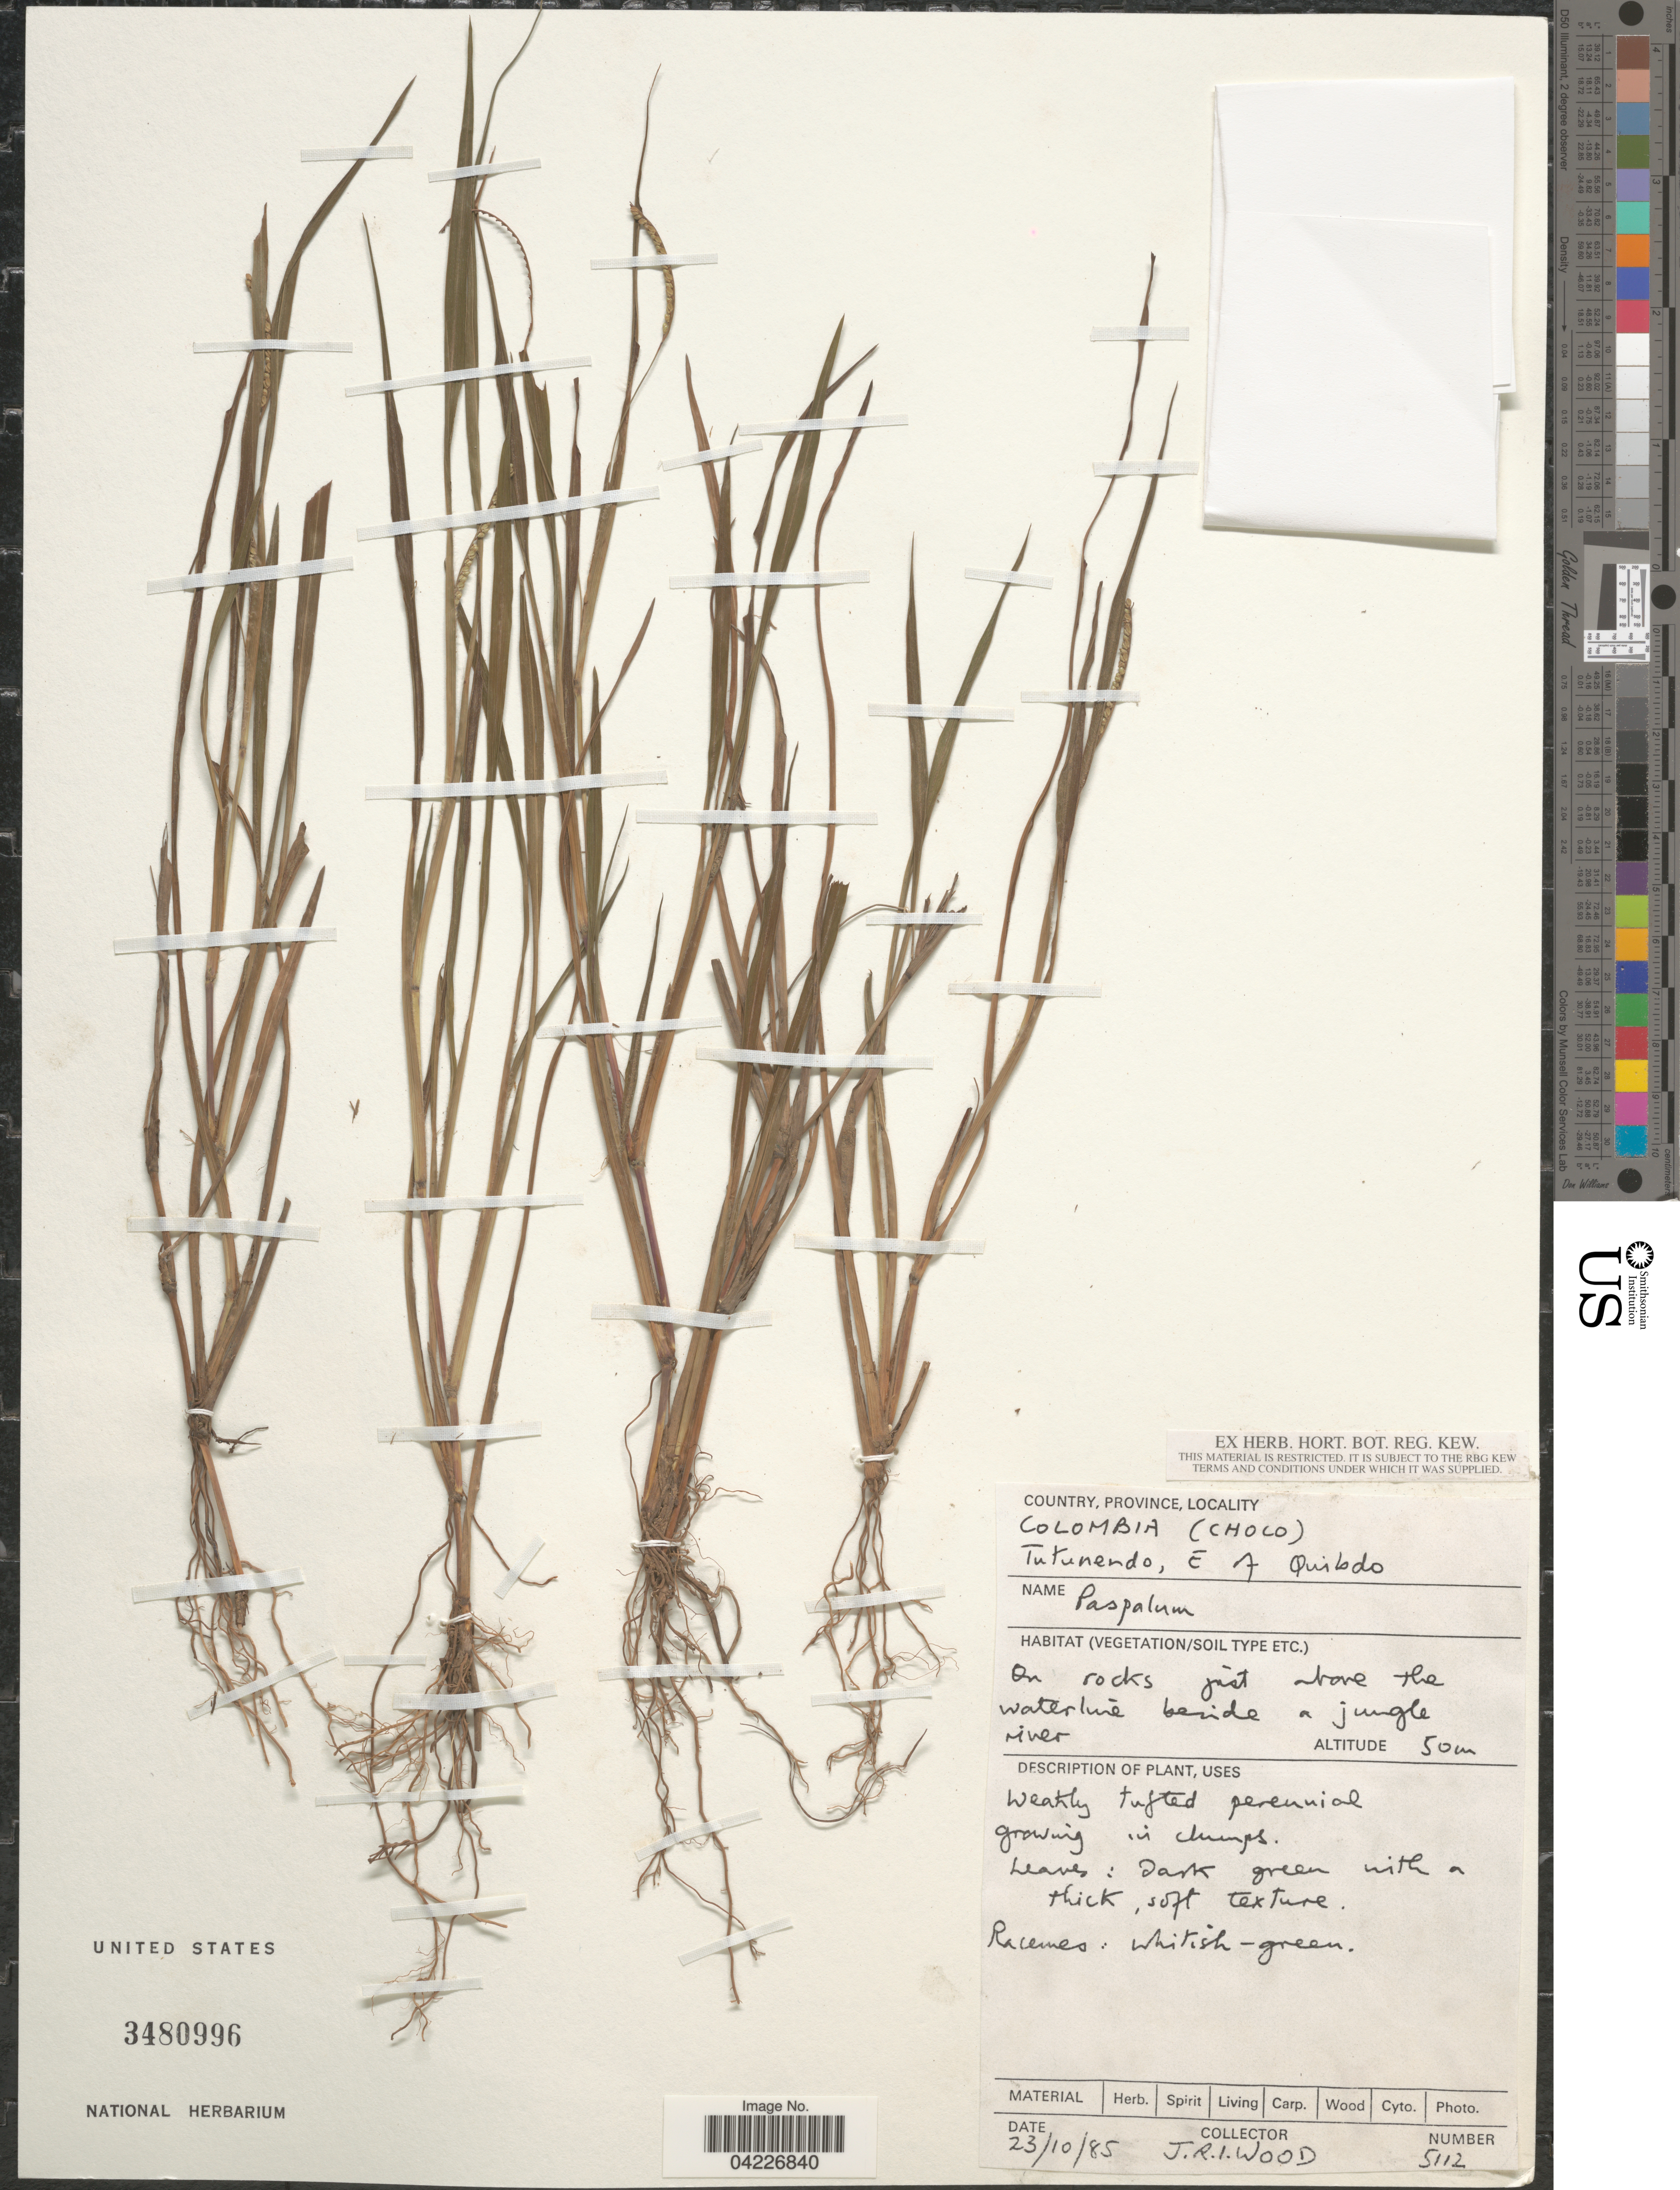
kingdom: Plantae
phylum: Tracheophyta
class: Liliopsida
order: Poales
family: Poaceae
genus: Paspalum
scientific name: Paspalum sp.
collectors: J. R. I. Wood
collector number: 5112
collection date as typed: Transcribed d/m/y: 23/10/85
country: Colombia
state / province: Chocó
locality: Tutunendo, E of Quibdo. On rocks just above the waterline beside a jungle river.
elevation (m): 50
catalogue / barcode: US 3480996